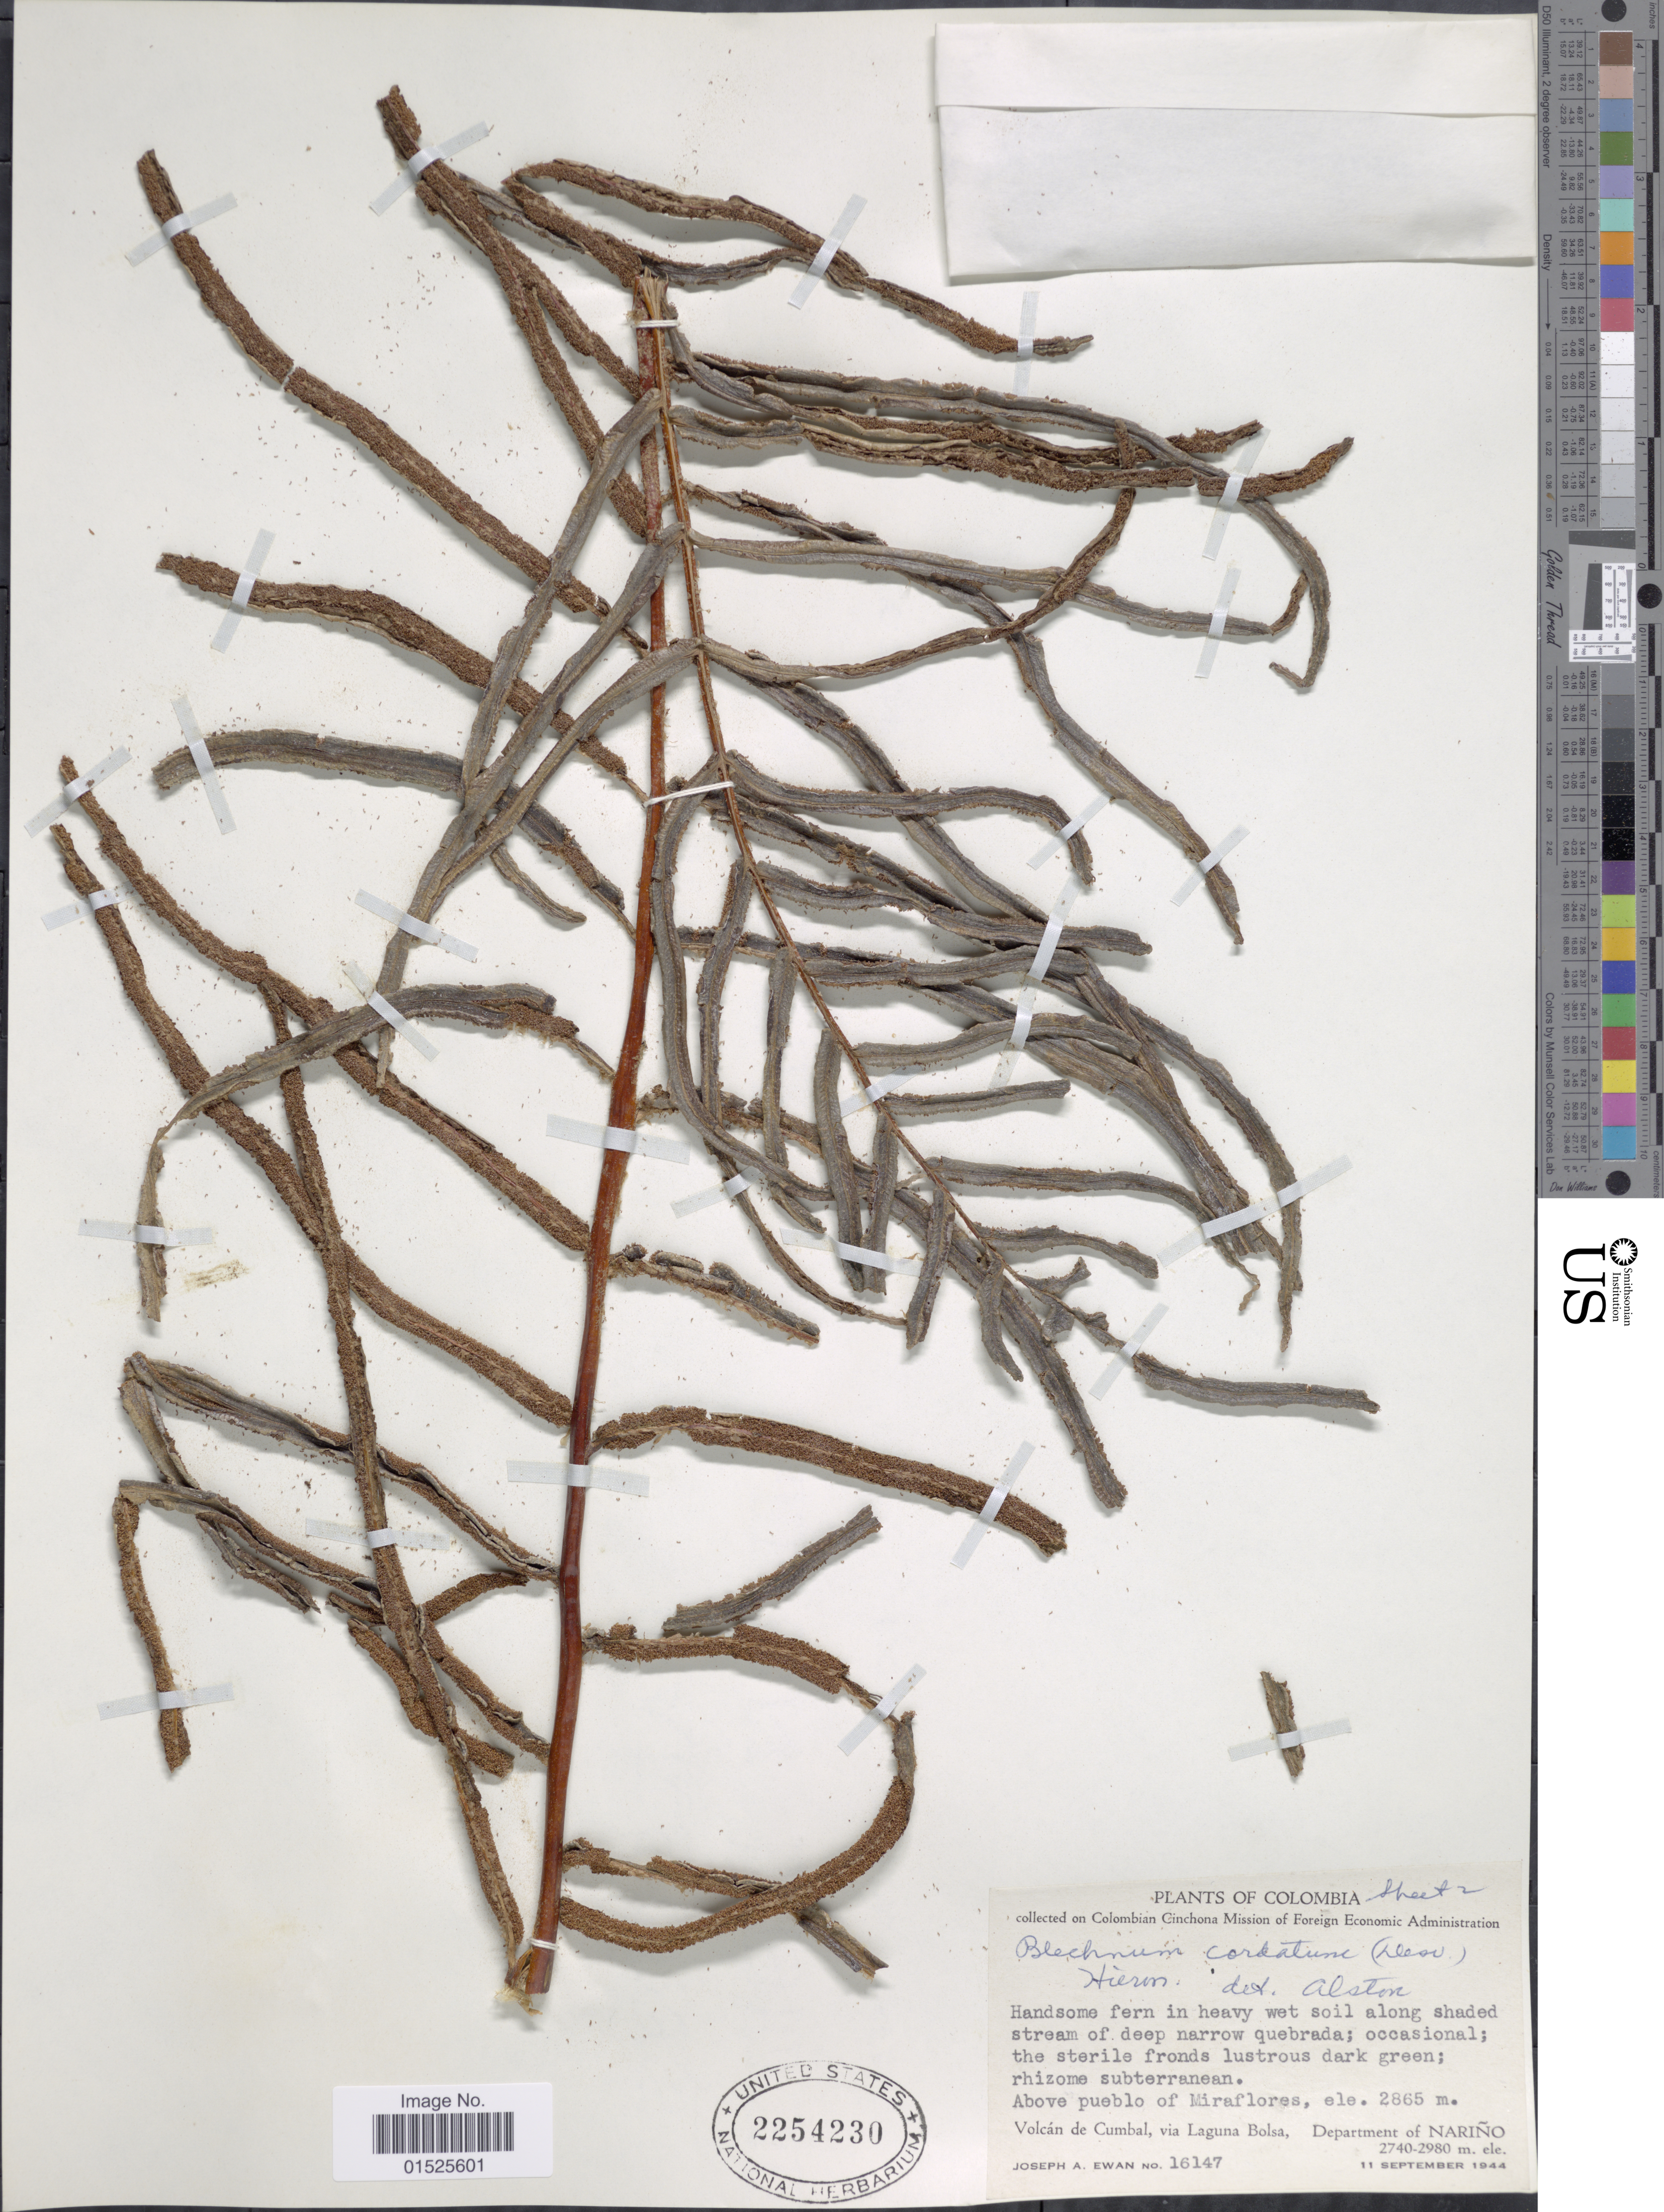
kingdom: Plantae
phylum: Tracheophyta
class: Polypodiopsida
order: Polypodiales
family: Blechnaceae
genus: Blechnum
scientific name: Blechnum cordatum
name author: (Desv.) Hieron.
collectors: J. A. Ewan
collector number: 16147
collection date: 1944-09-11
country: Colombia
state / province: Nariño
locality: Above pueblo of Miraflores. Volcán de Cumbal, via Laguna Bolsa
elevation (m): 2865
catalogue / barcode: US 2254230